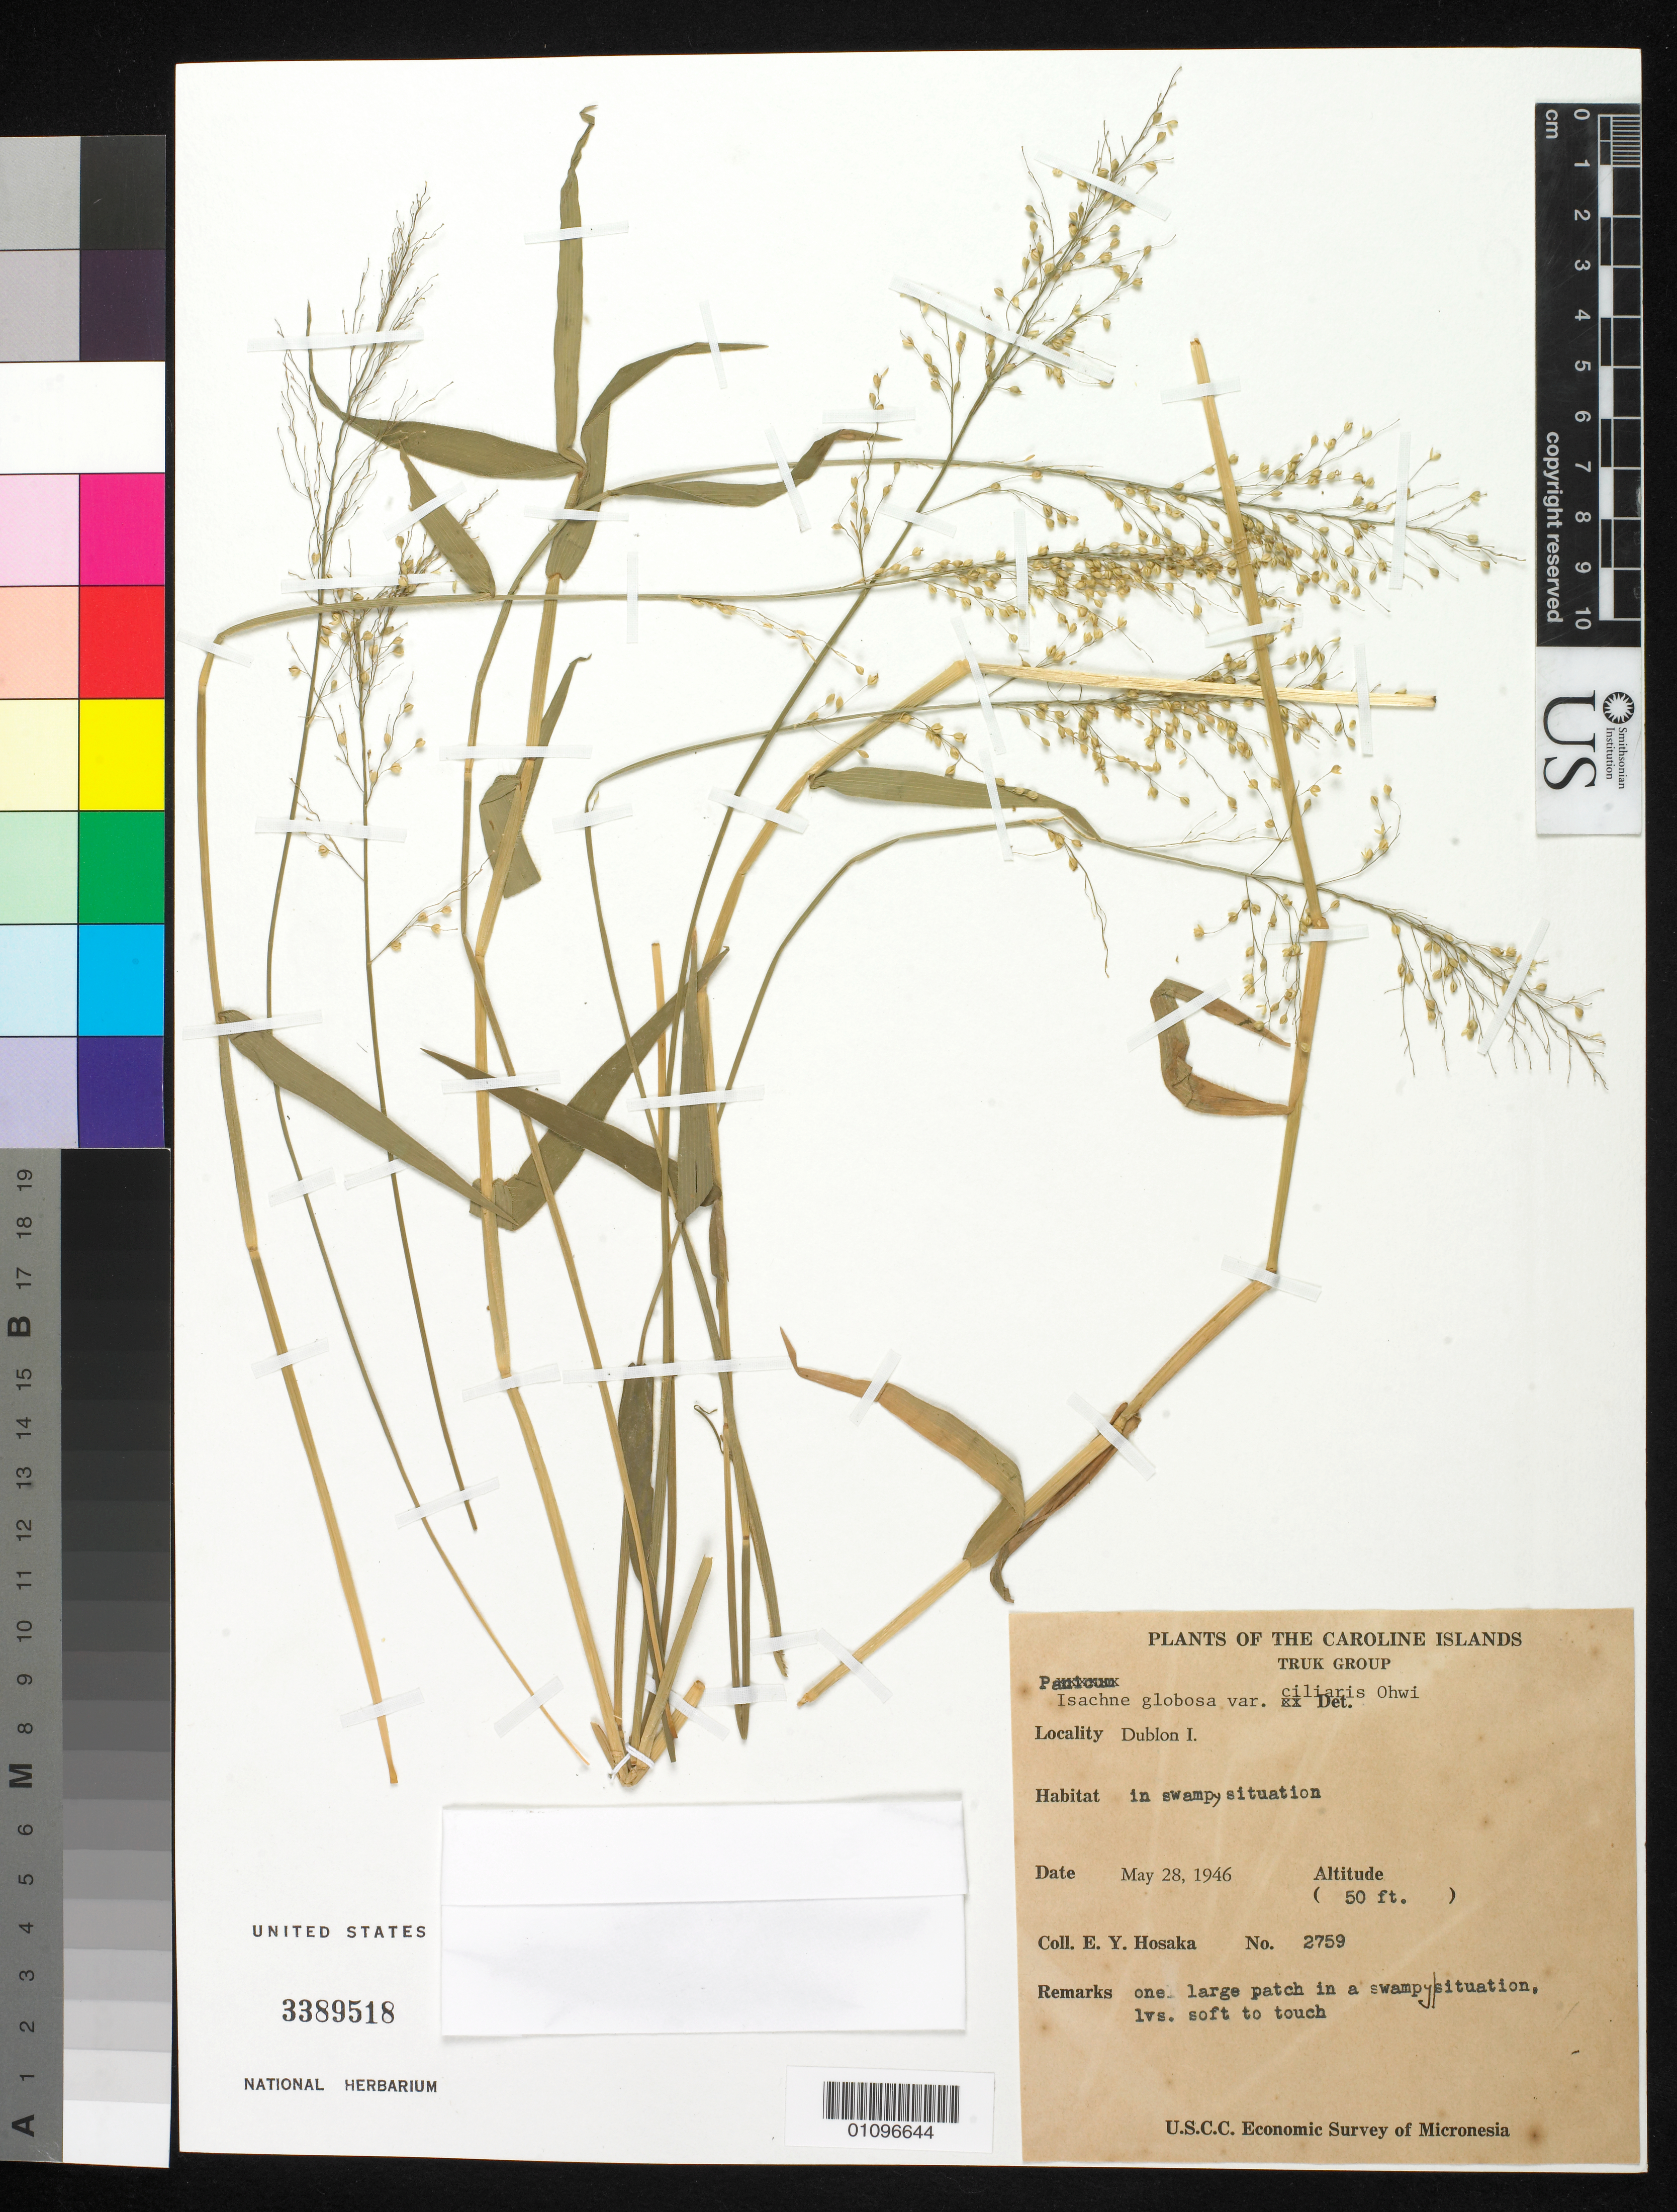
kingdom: Plantae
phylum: Tracheophyta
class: Liliopsida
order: Poales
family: Poaceae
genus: Isachne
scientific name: Isachne globosa var. ciliaris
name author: Ohwi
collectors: E. Y. Hosaka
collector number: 2759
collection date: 1946-05-28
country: Micronesia, Federated States of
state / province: Truk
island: Dublon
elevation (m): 15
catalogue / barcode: US 3389518